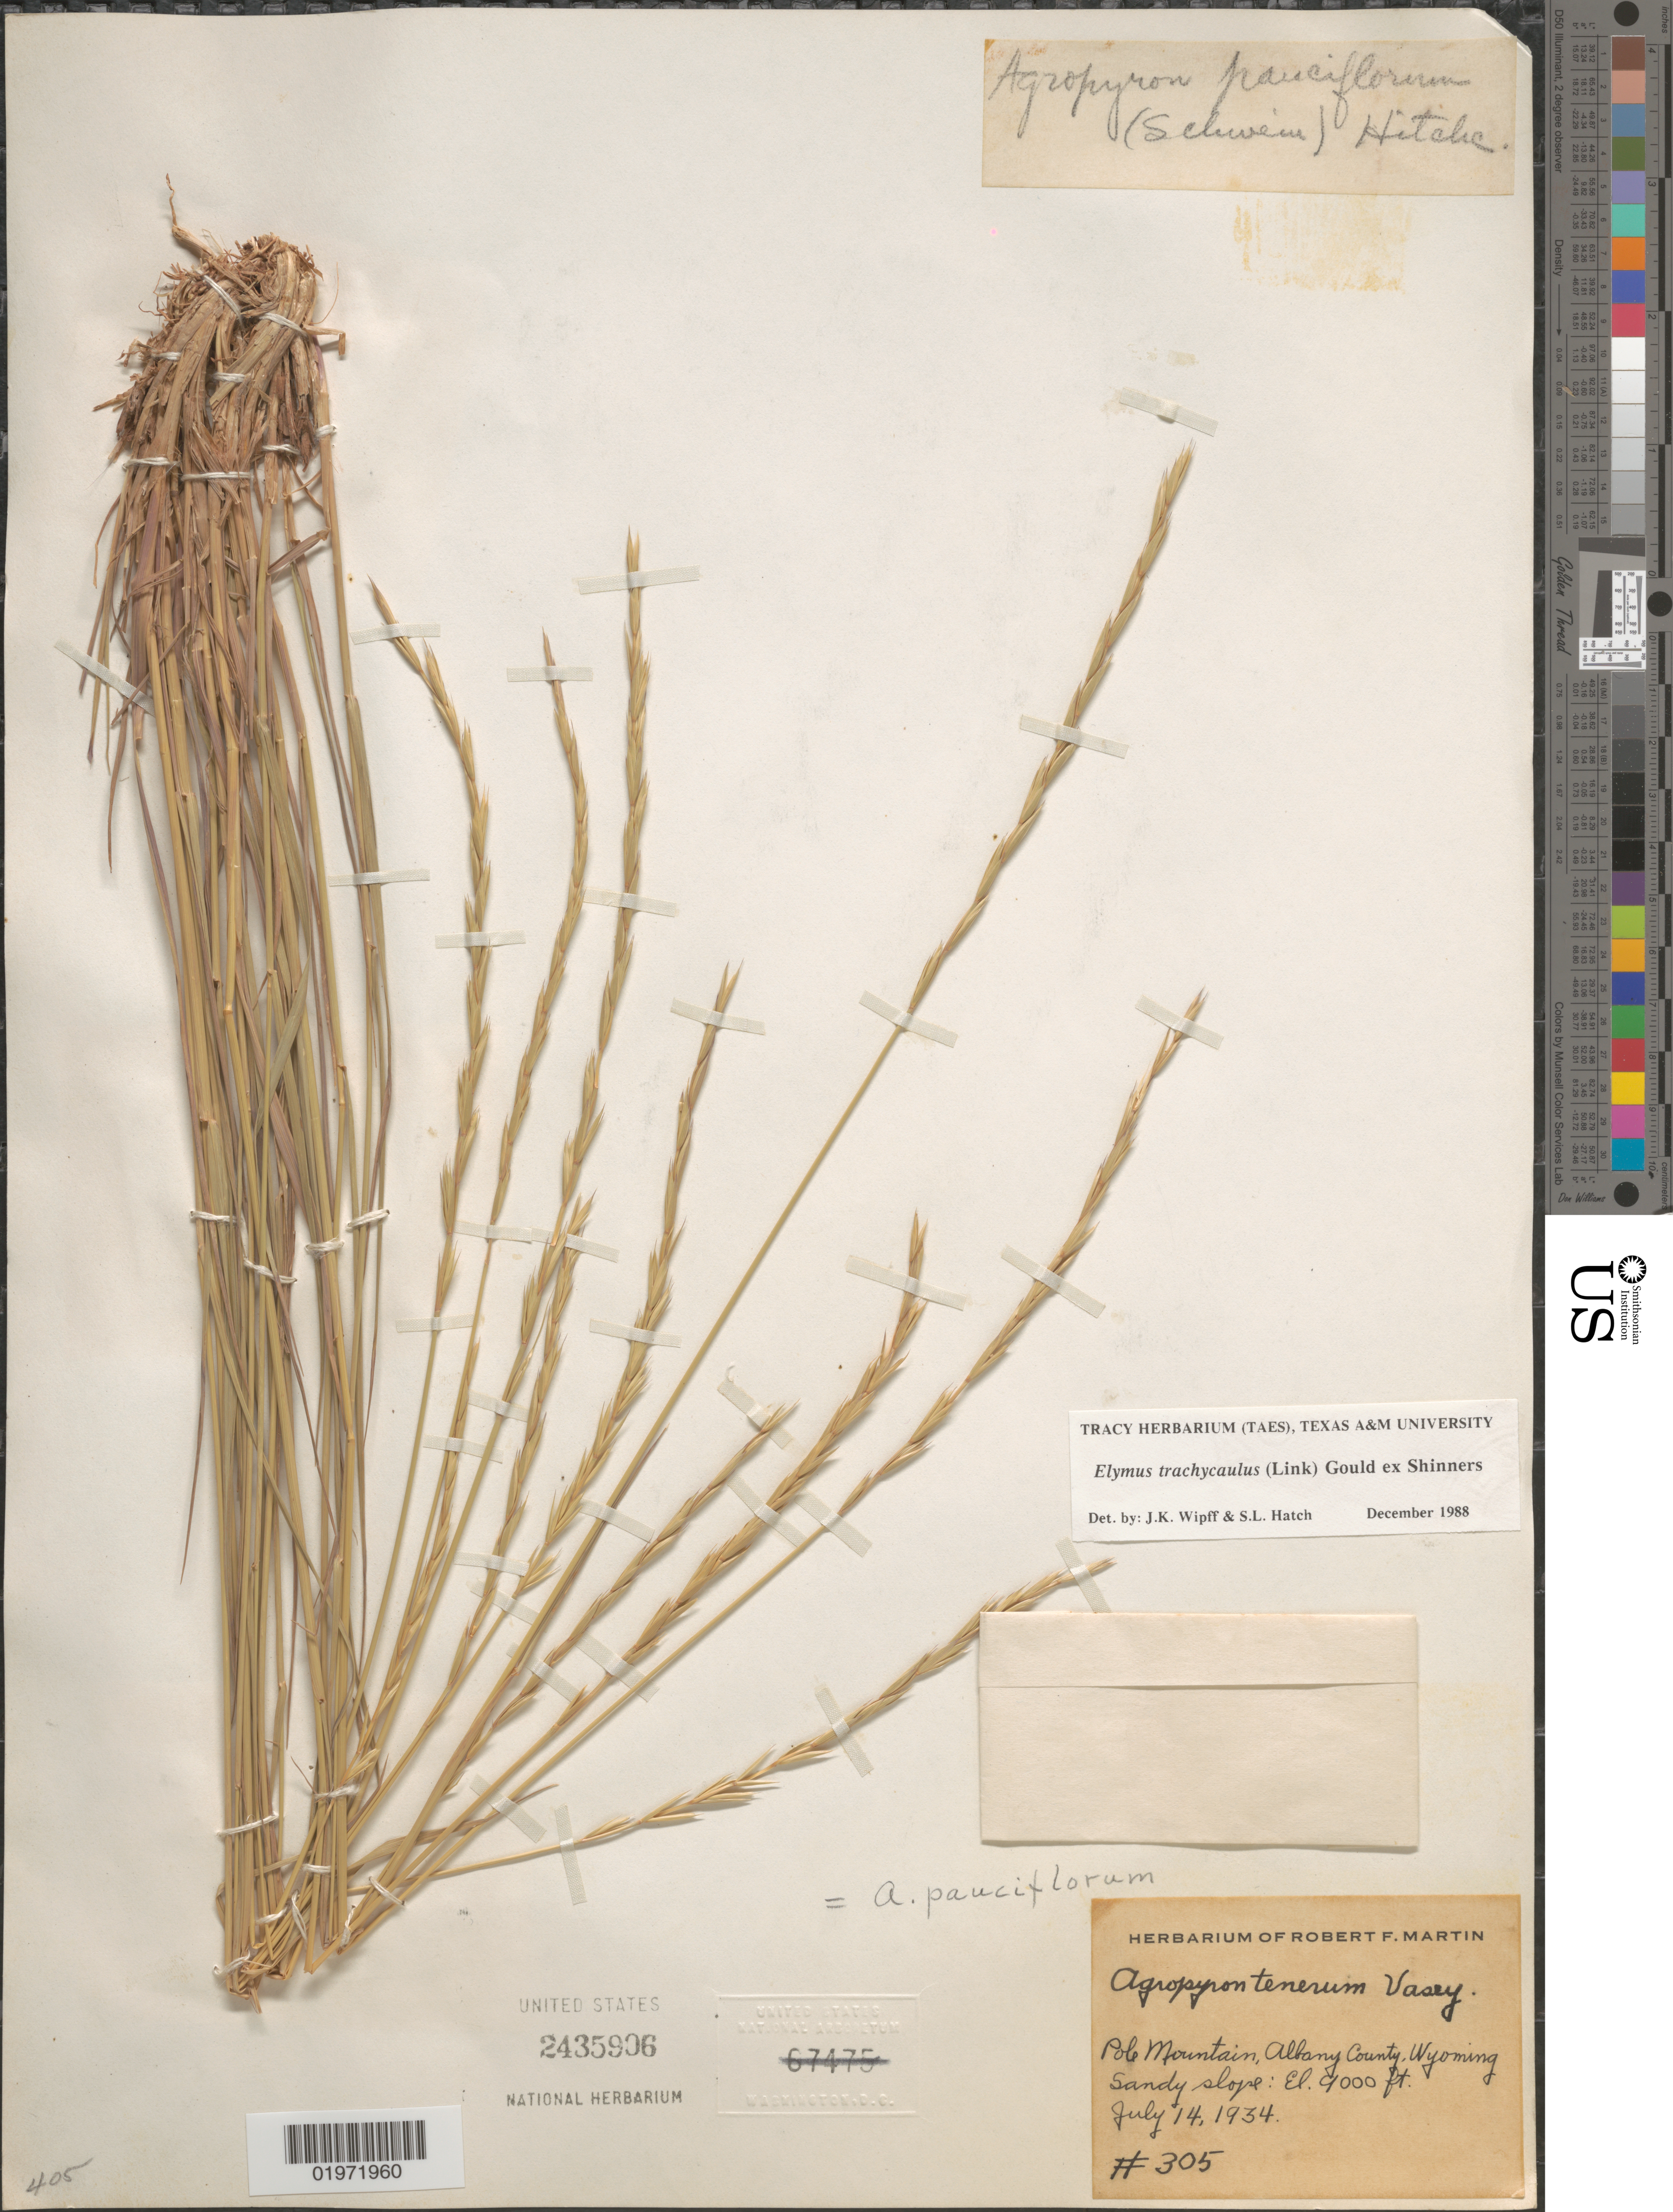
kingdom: Plantae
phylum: Tracheophyta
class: Liliopsida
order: Poales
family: Poaceae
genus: Elymus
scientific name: Elymus trachycaulus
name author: (Link) Gould ex Shinners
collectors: ex herb. Martin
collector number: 305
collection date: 1934-07-14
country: United States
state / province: Wyoming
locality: Pole Mountain, Albany County. Sandy slope.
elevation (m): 2743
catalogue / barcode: US 2435906